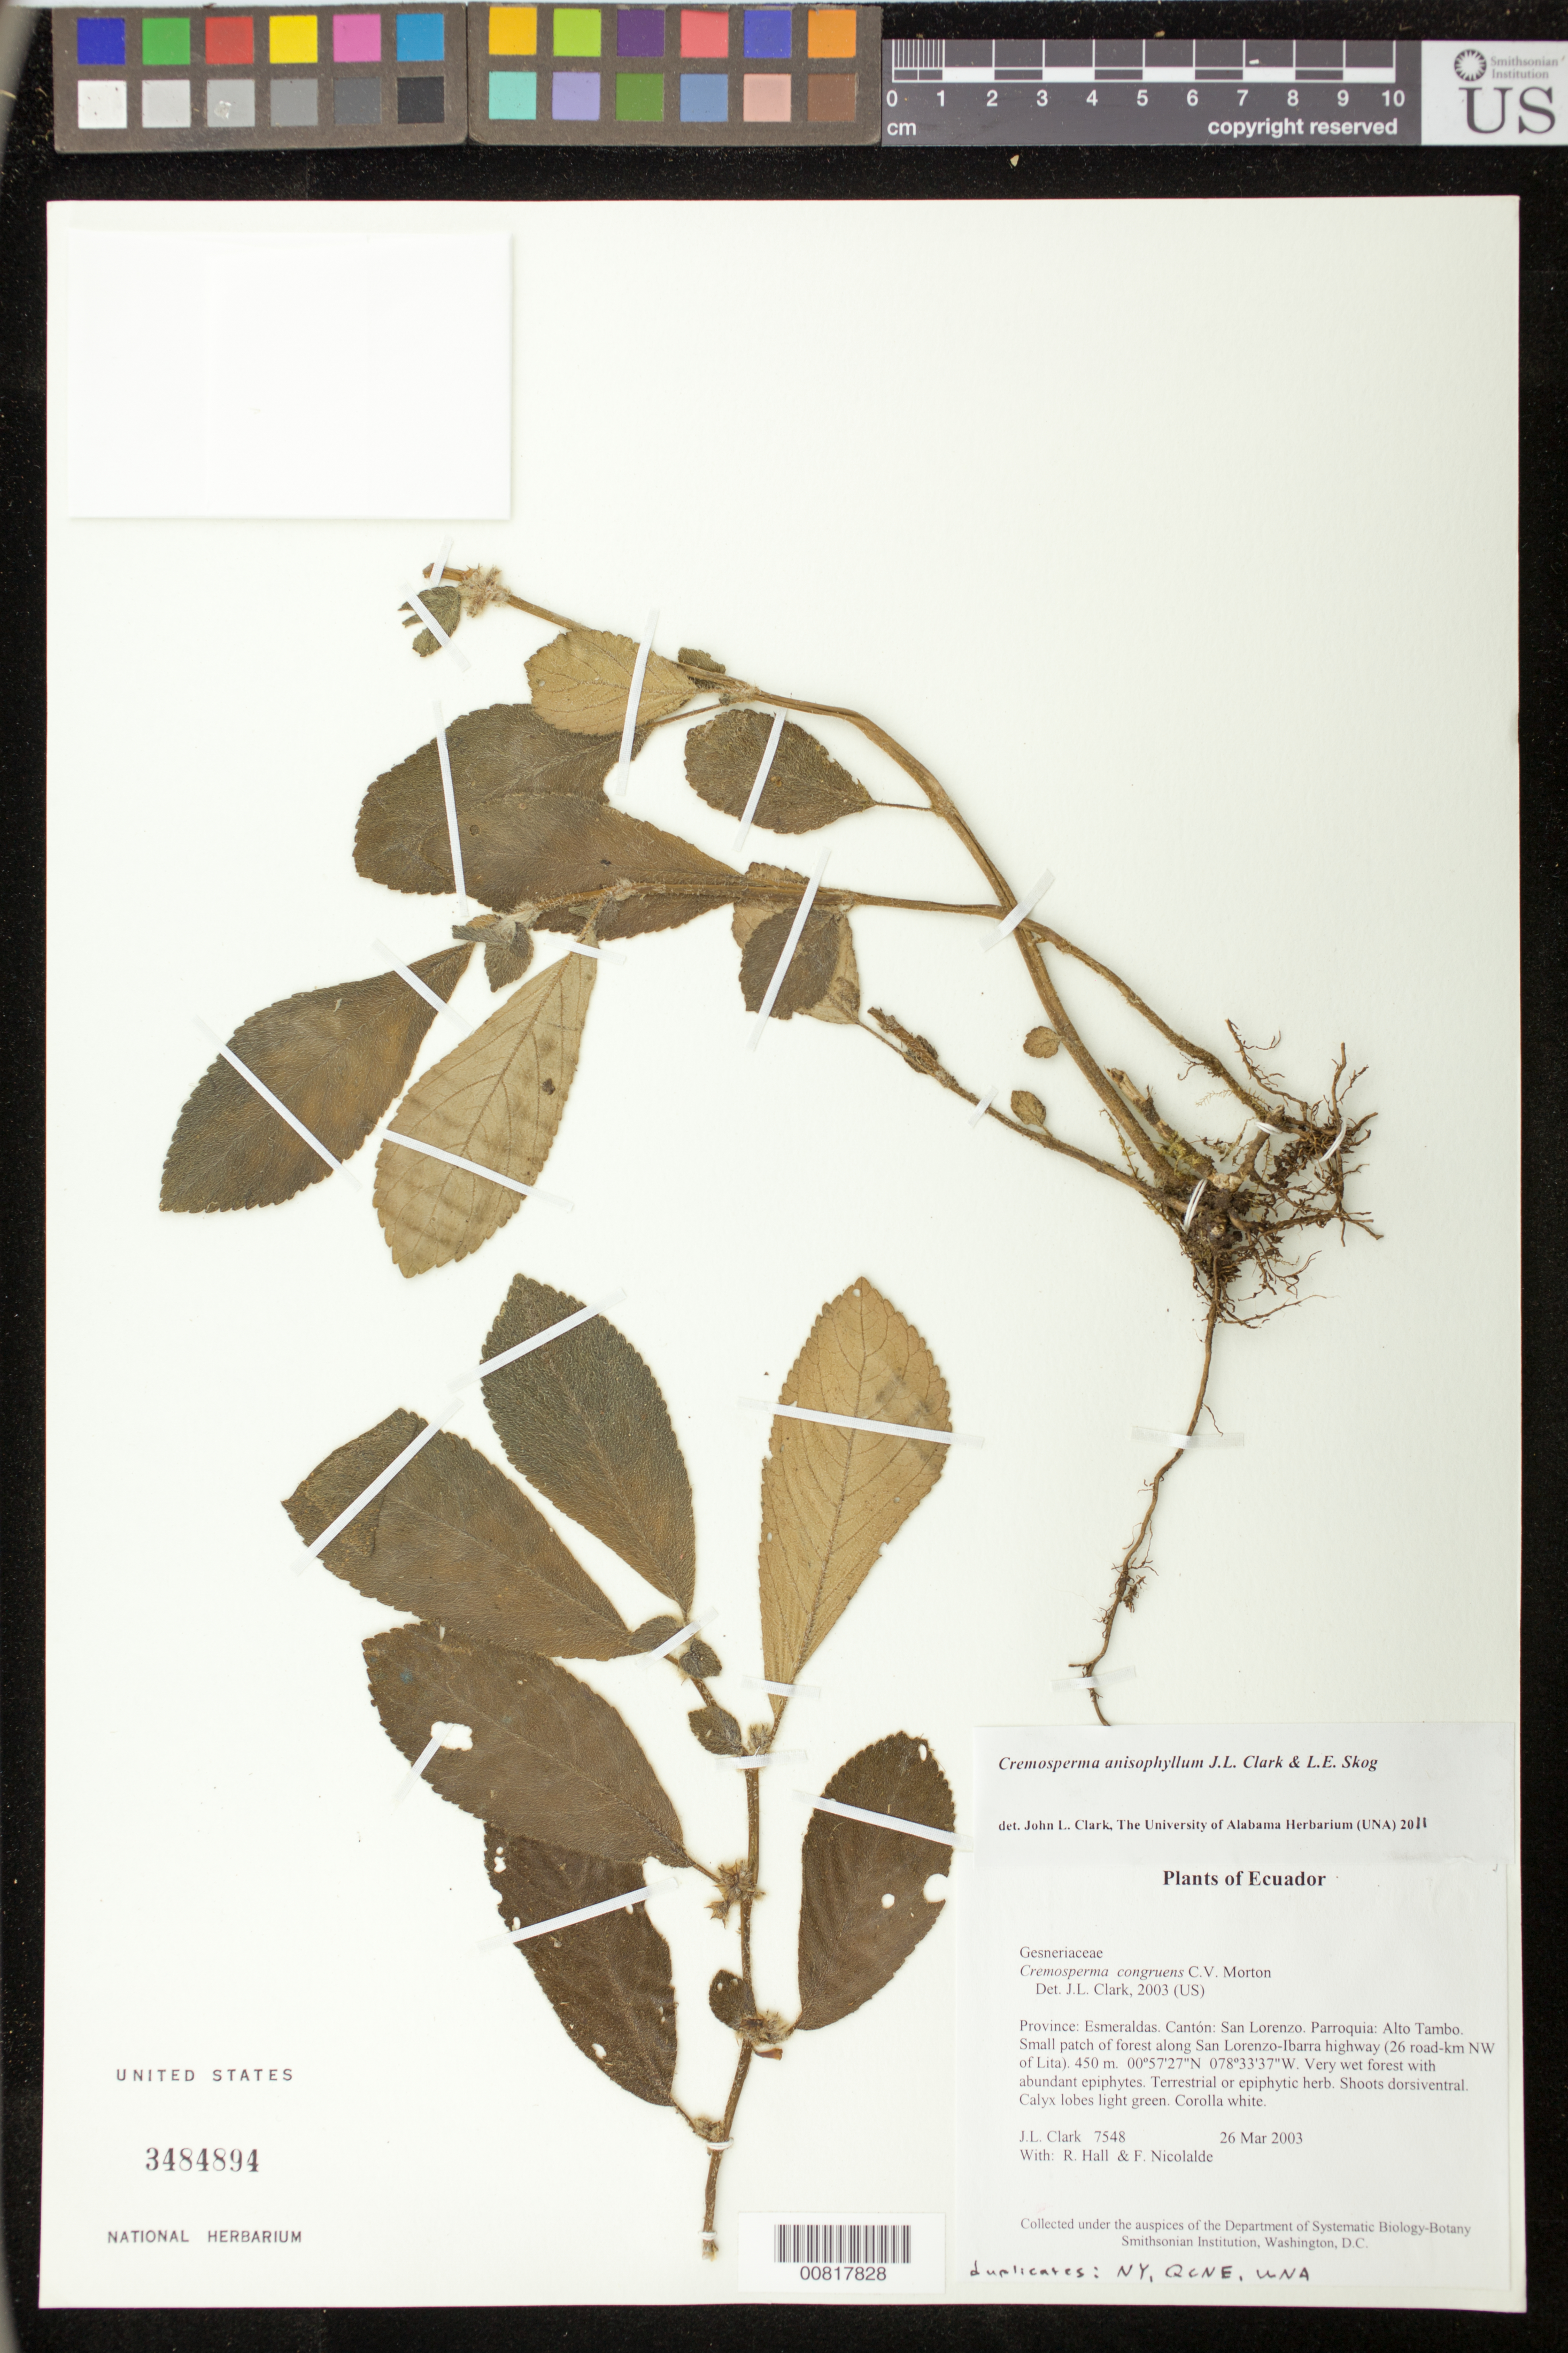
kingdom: Plantae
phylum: Tracheophyta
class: Magnoliopsida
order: Lamiales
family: Gesneriaceae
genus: Cremosperma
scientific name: Cremosperma anisophyllum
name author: J.L. Clark & L.E. Skog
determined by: Clark, J. L., (SEL), The Marie Selby Botanical Garden (UNITED STATES)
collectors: J. L. Clark, R. Hall & F. Nicolalde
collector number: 7548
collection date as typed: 26 Mar 2003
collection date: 2003-03-26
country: Ecuador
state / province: Esmeraldas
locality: San Lorenzo. Parroquia: Alto Tambo. Small patch of forest along San Lorenzo-Ibarra highway (26 road-km NW of Lita).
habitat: Very wet forest with abundant epiphytes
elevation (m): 450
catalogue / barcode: US 3484894